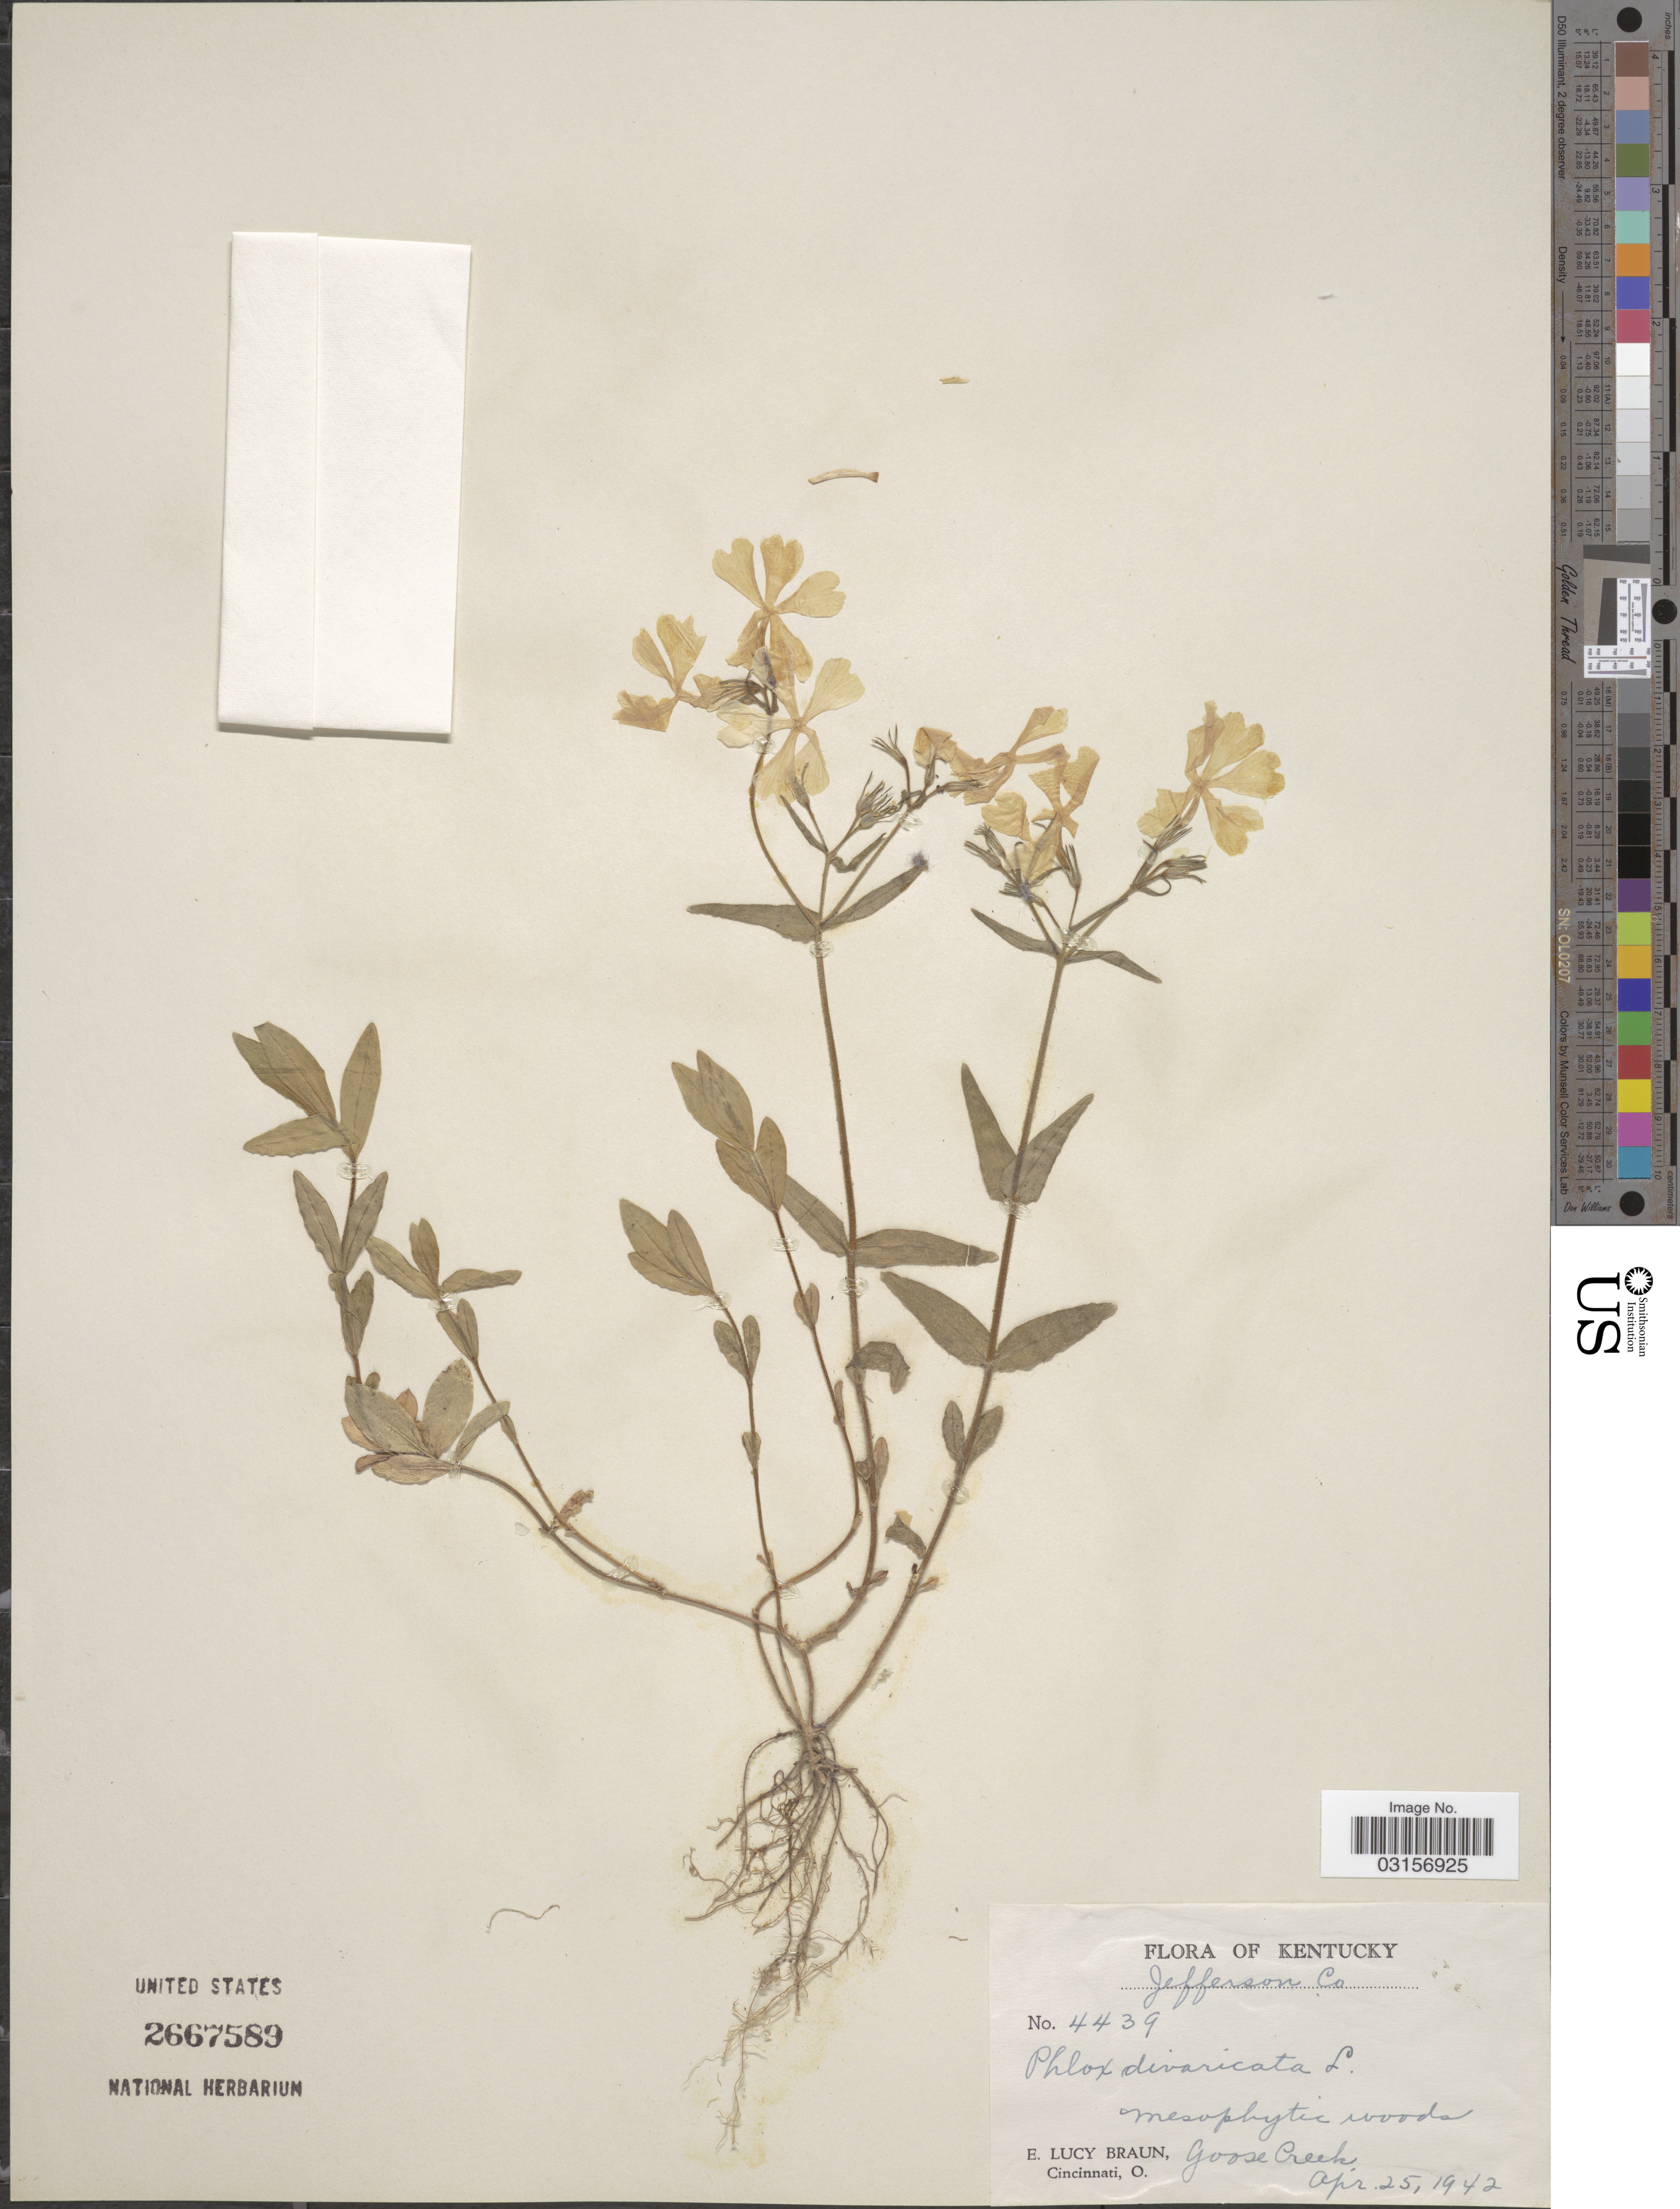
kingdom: Plantae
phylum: Tracheophyta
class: Magnoliopsida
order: Ericales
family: Polemoniaceae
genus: Phlox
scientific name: Phlox divaricata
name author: L.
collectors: E. L. Braun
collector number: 4439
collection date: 1942-04-25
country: United States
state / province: Kentucky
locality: Jefferson Co., Goose Creek.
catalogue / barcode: US 2667589